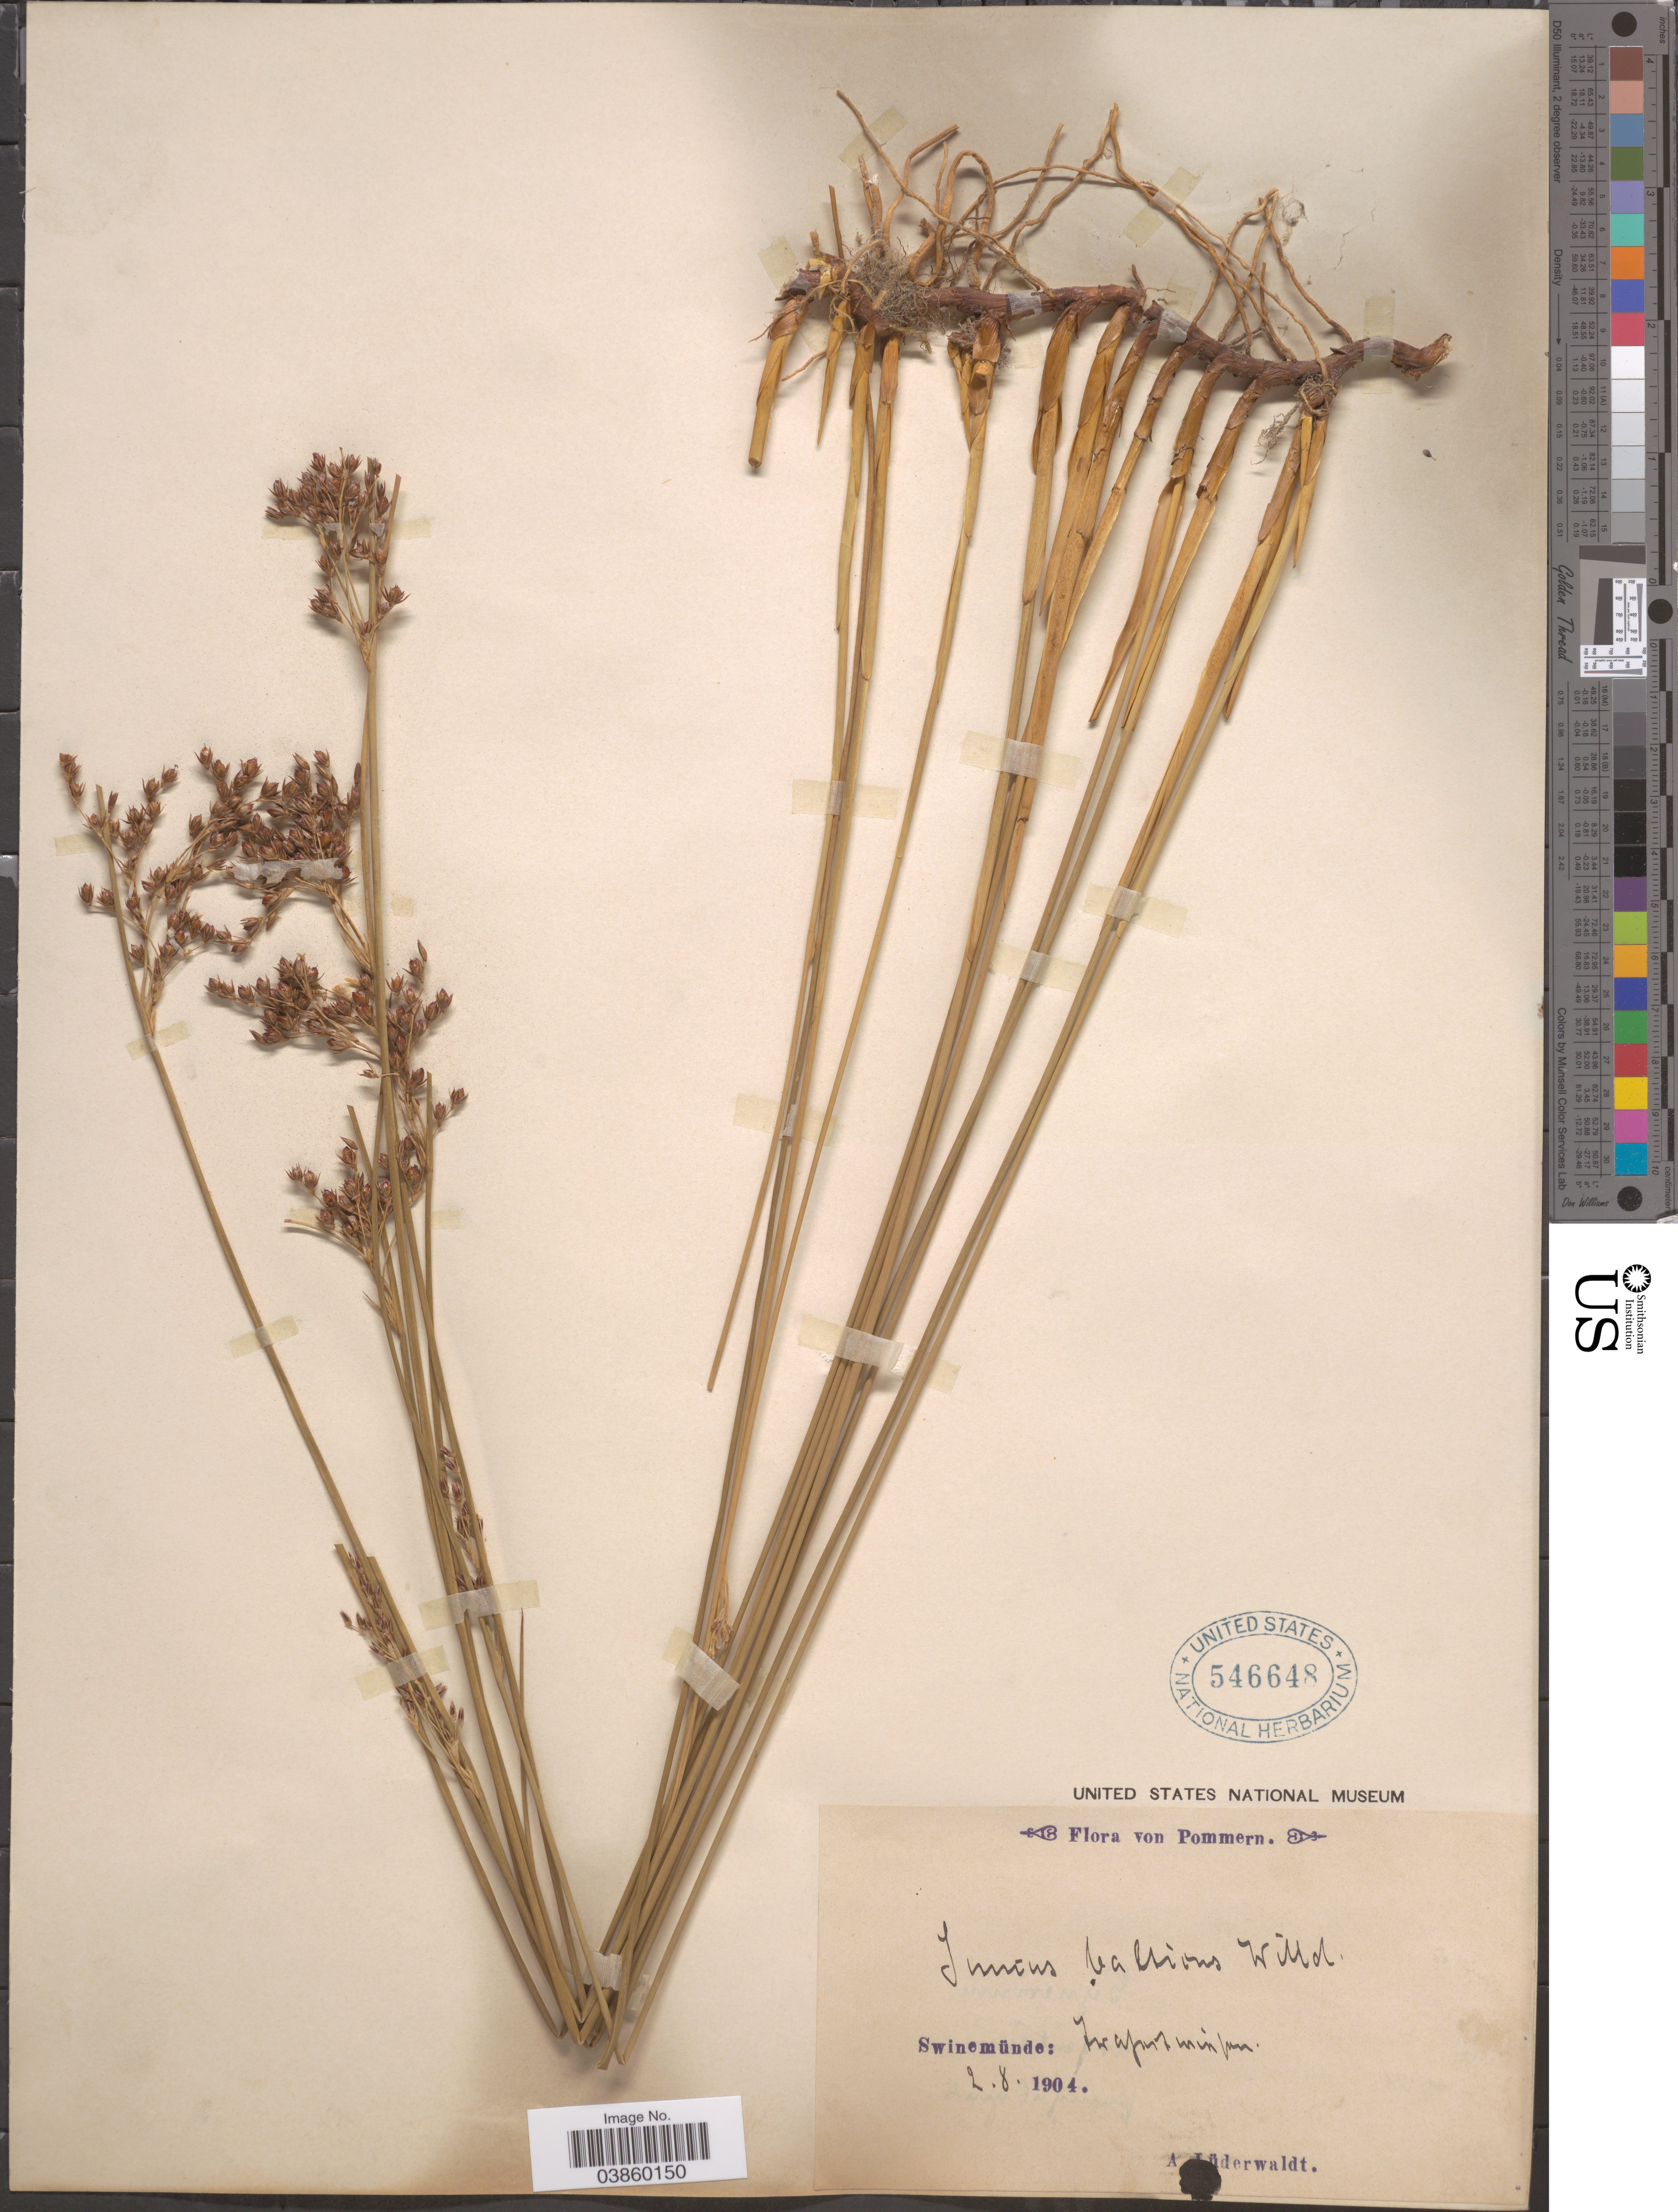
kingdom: Plantae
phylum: Tracheophyta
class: Liliopsida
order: Poales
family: Juncaceae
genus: Juncus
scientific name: Juncus balticus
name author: Willd.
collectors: A. Lüderwaldt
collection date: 1904-08-02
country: Poland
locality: Pommern. Swinemünde: Swafvitminten [interpreted].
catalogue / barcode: US 546648